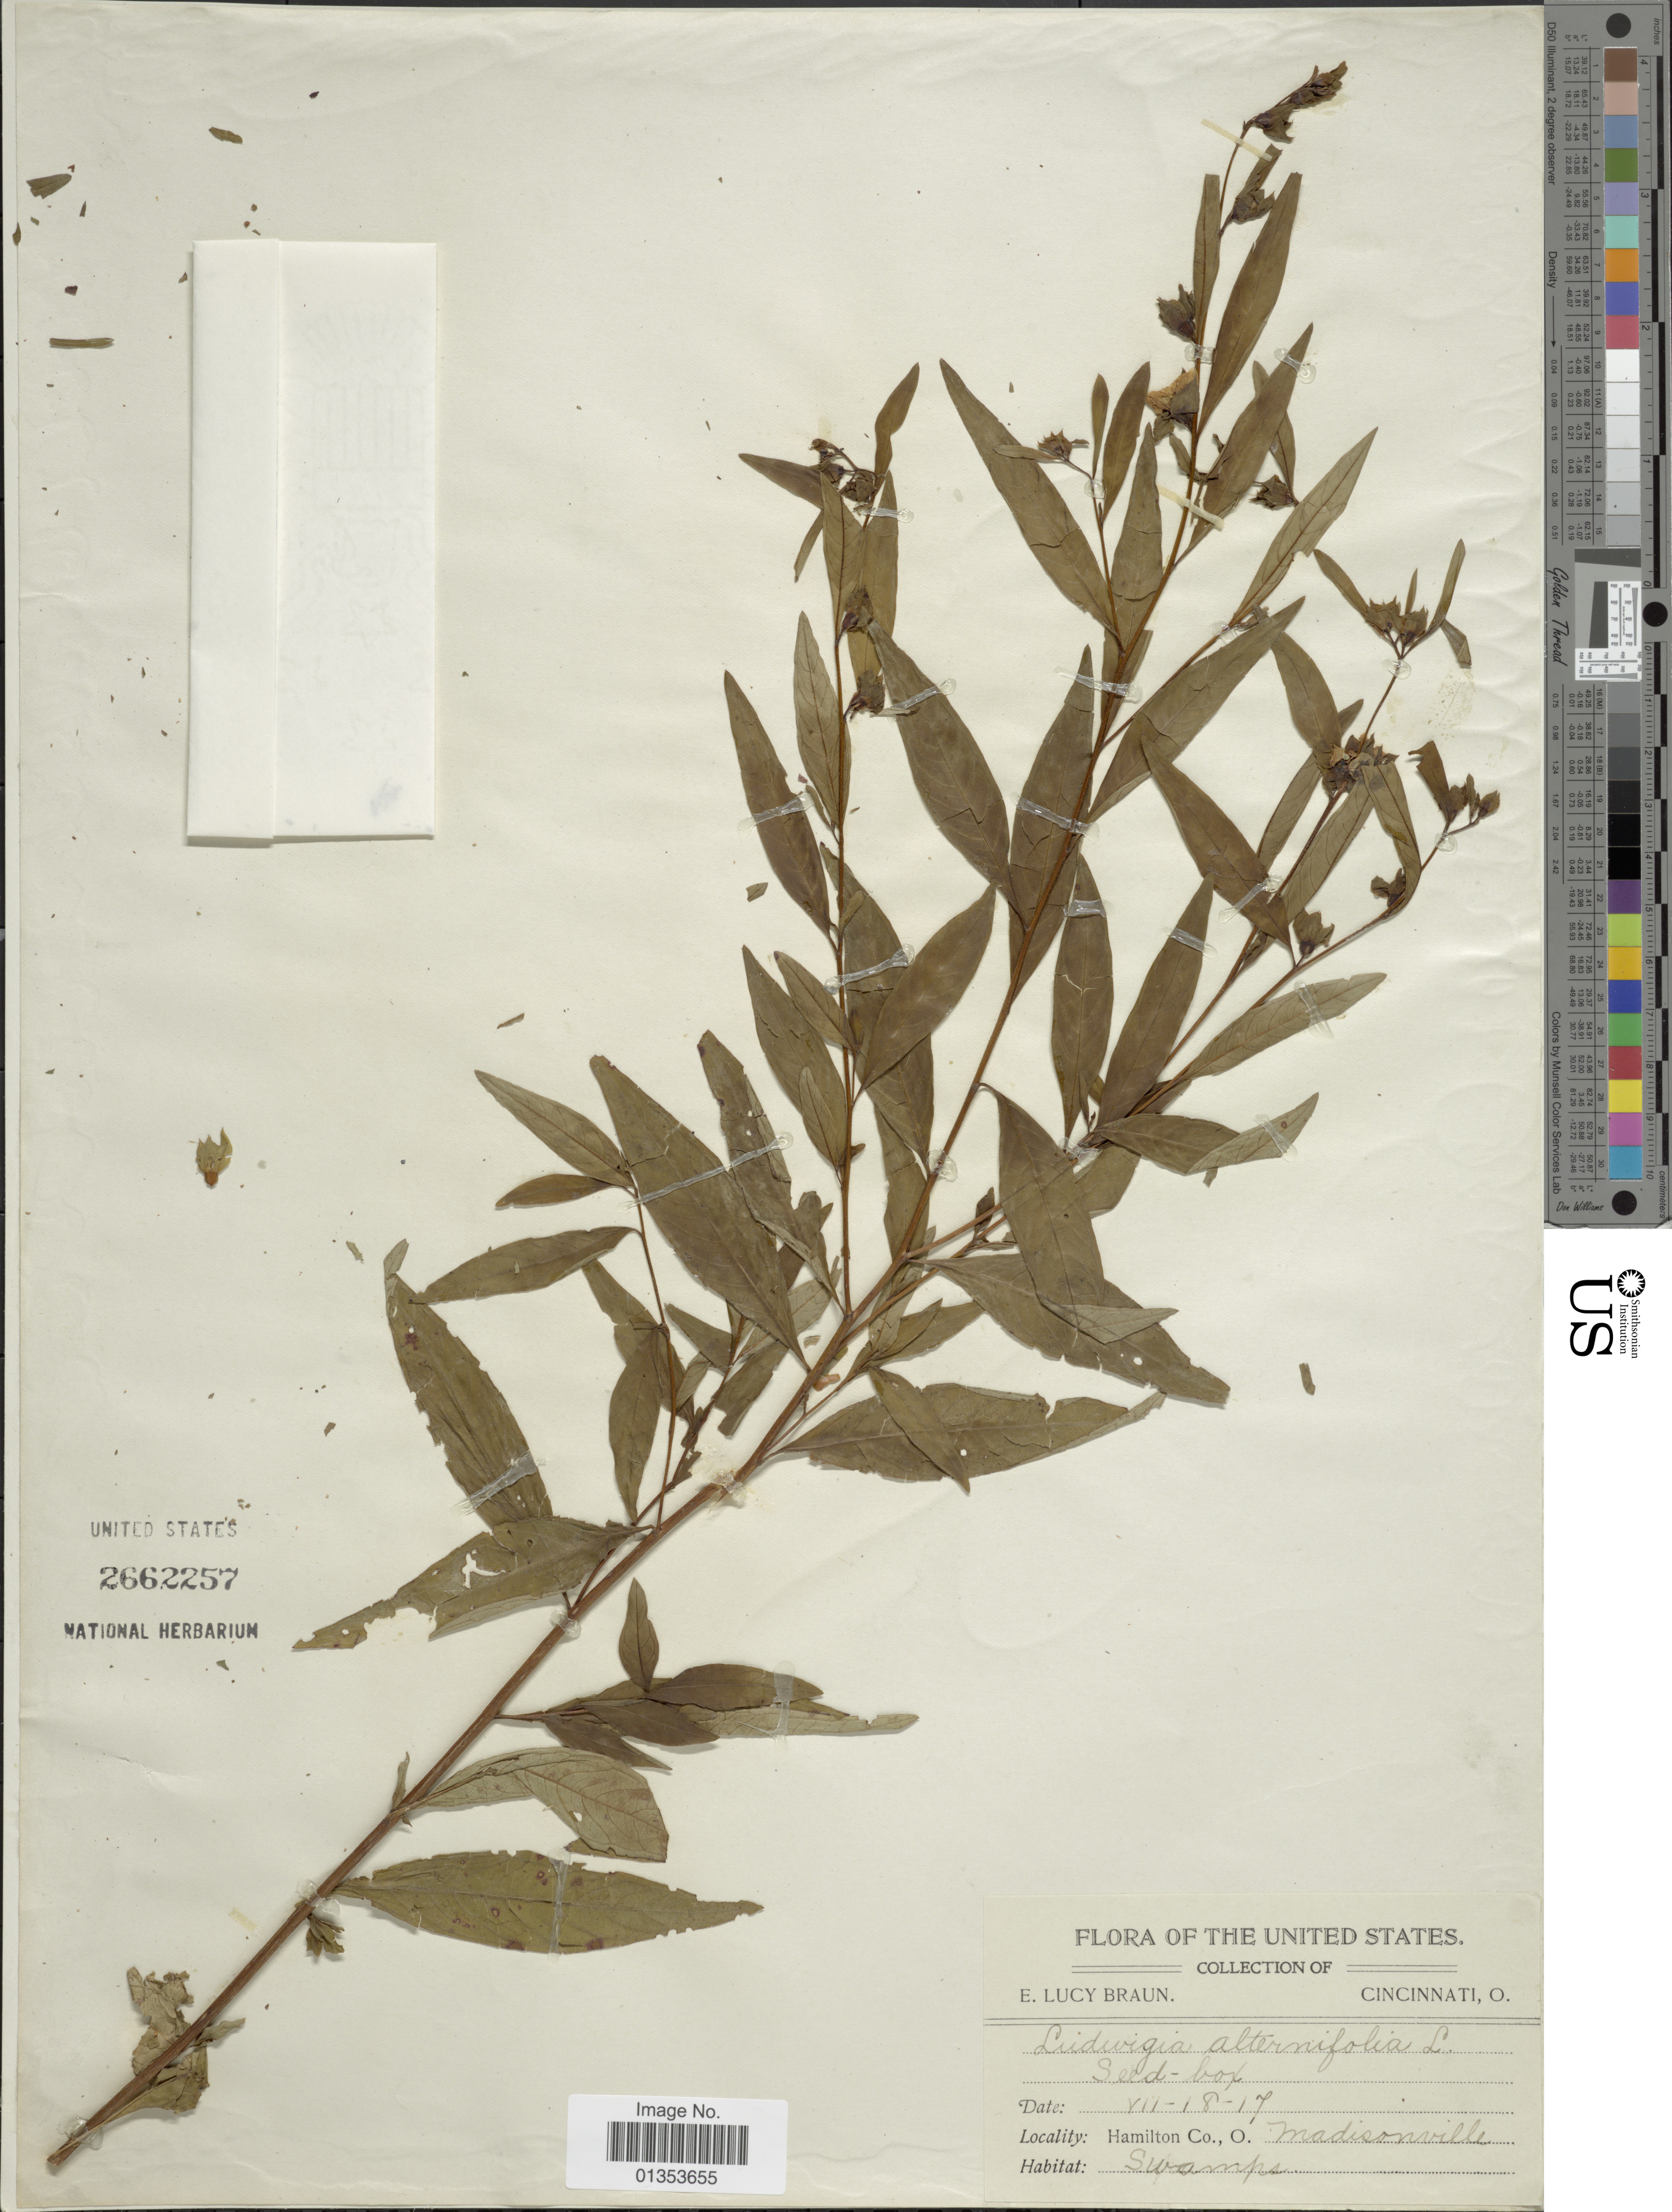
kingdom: Plantae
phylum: Tracheophyta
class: Magnoliopsida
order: Myrtales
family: Onagraceae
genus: Ludwigia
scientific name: Ludwigia alternifolia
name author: L.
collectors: E. L. Braun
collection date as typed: Transcribed d/m/y: 18/7/17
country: United States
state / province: Ohio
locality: Cincinnati, O., Hamilton Co., O. Madisonville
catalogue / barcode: US 2662257